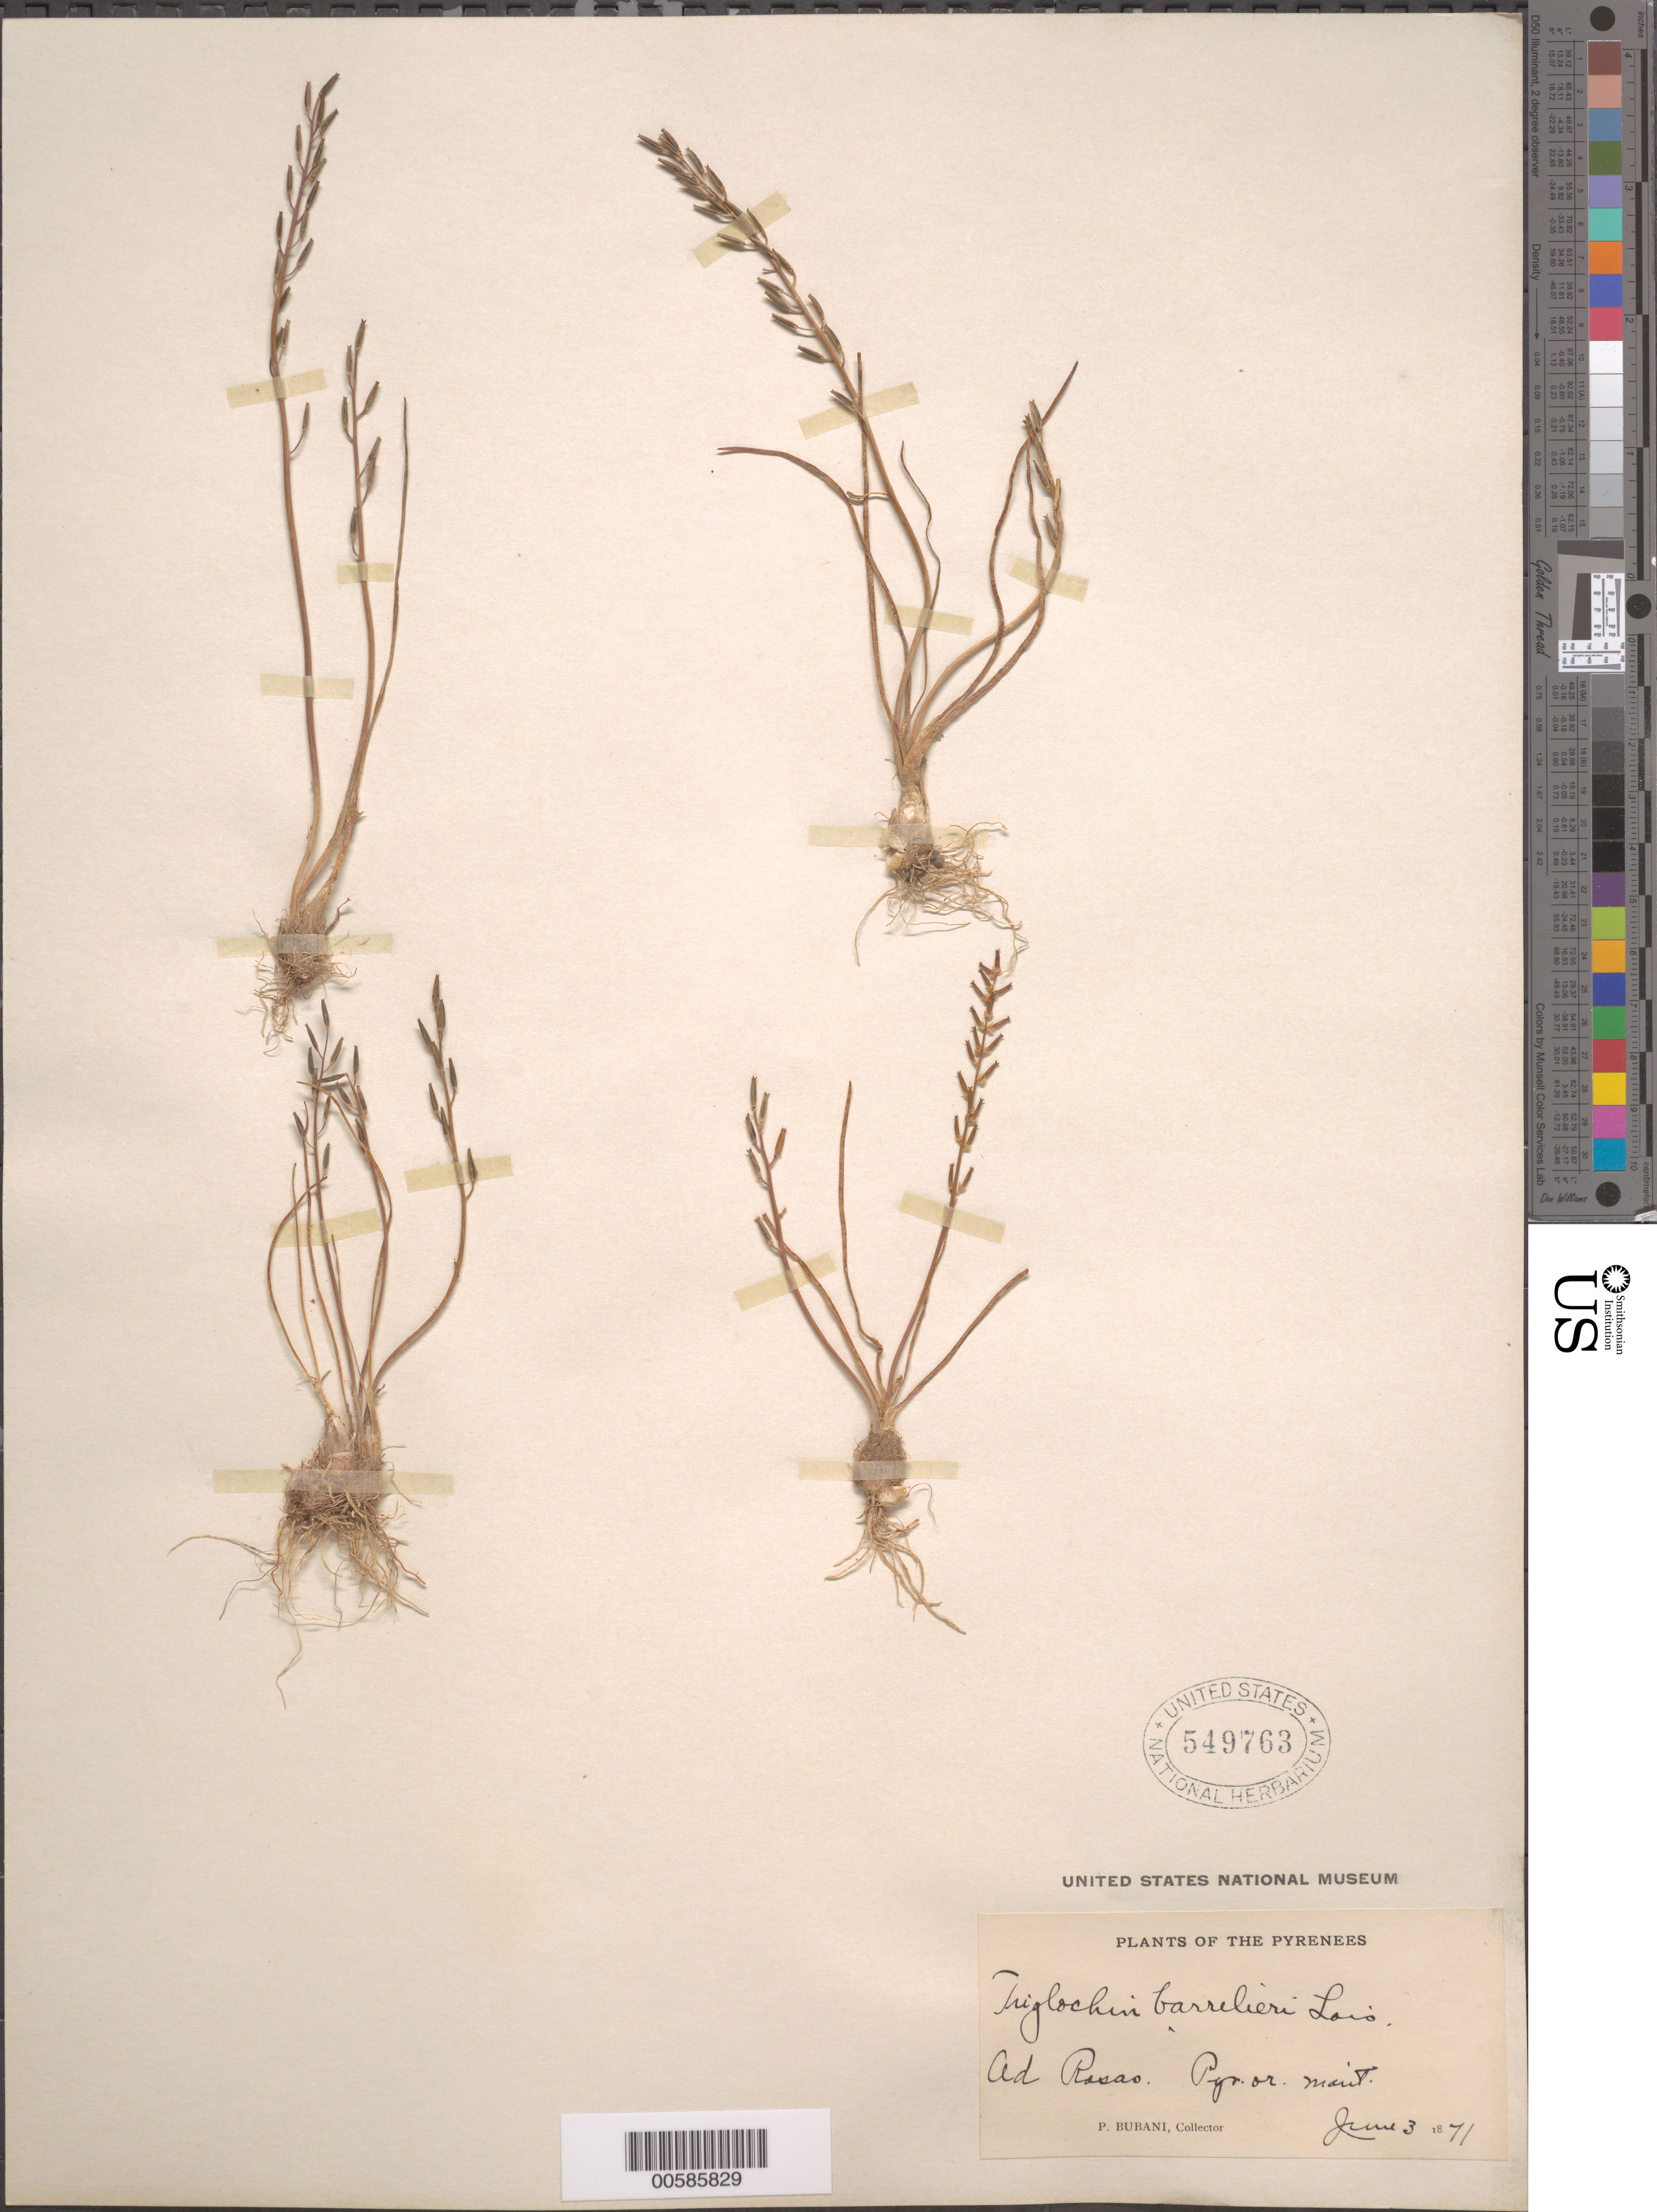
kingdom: Plantae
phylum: Tracheophyta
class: Liliopsida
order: Alismatales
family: Juncaginaceae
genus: Triglochin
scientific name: Triglochin barrelieri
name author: Loisel.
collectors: P. Bubani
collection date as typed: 03 Jun 1871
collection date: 1871-06-03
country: France / Spain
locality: Pyrenees Mountains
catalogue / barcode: US 549763